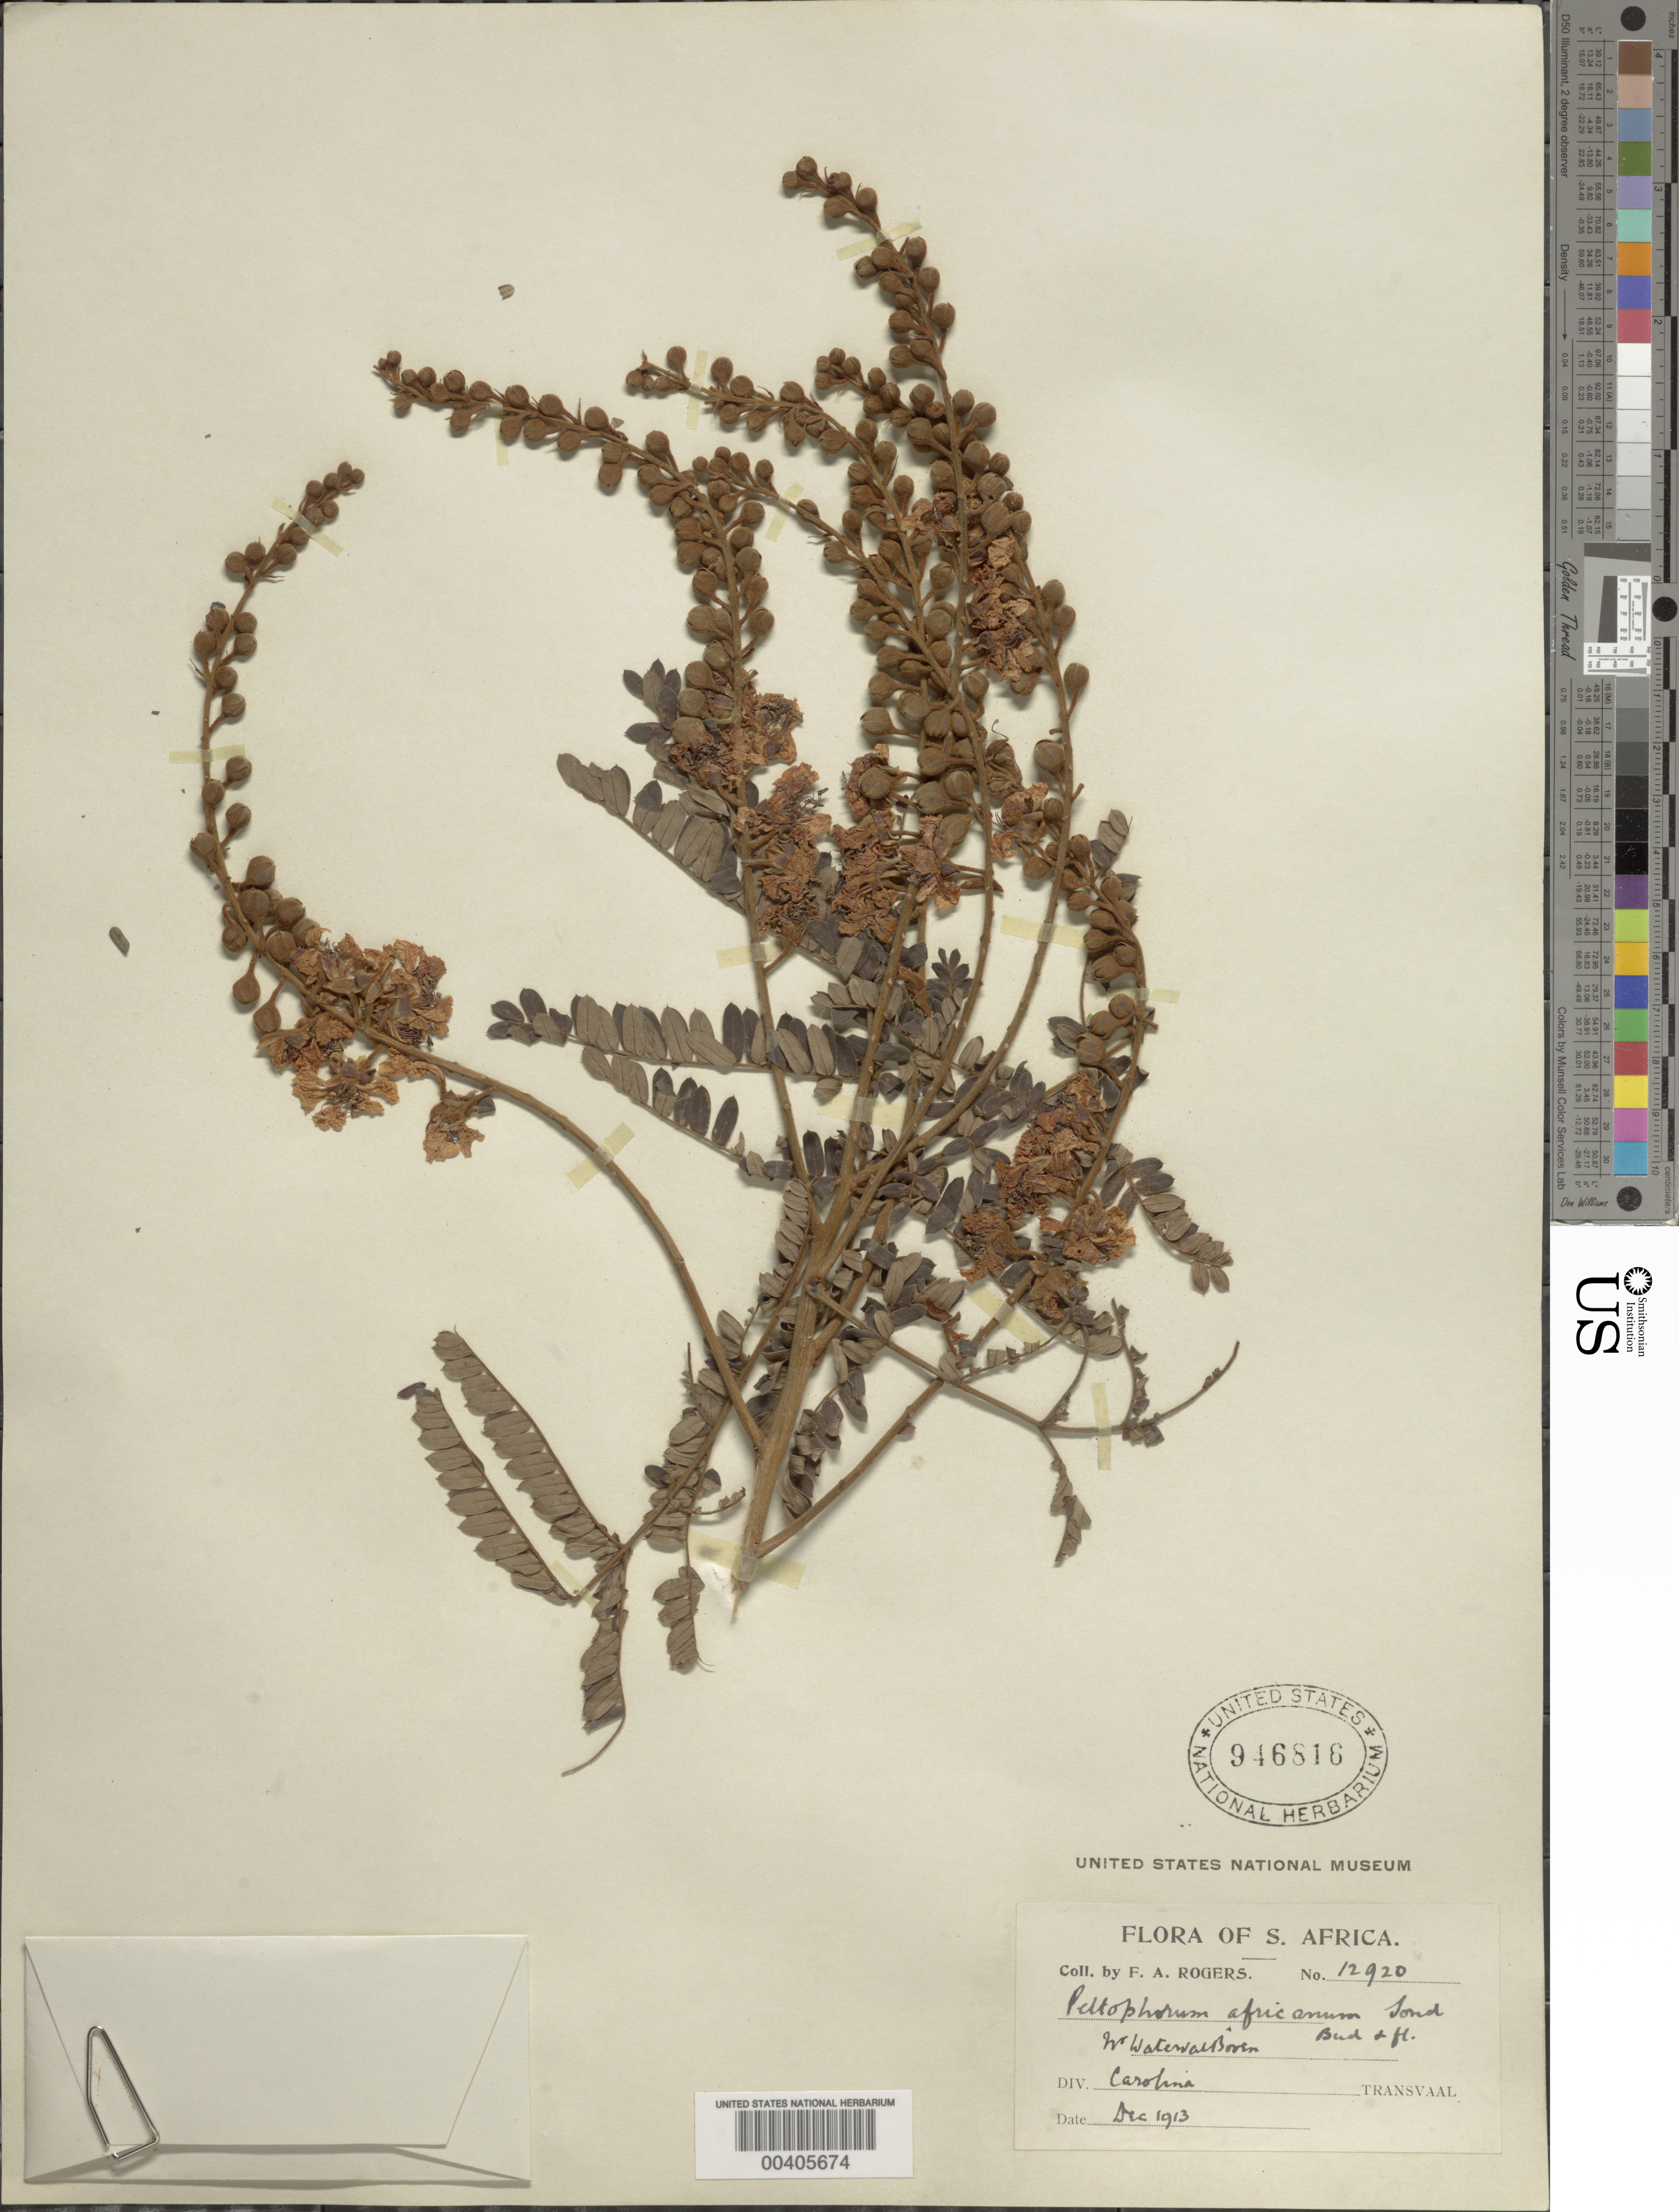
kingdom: Plantae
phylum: Tracheophyta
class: Magnoliopsida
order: Fabales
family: Fabaceae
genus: Peltophorum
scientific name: Peltophorum africanum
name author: Sond.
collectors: F. A. Rogers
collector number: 12920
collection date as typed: Dec 1913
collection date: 1913-12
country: South Africa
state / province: Mpumalanga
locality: Carolina div., w watervalboven. Transvaal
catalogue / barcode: US 946816